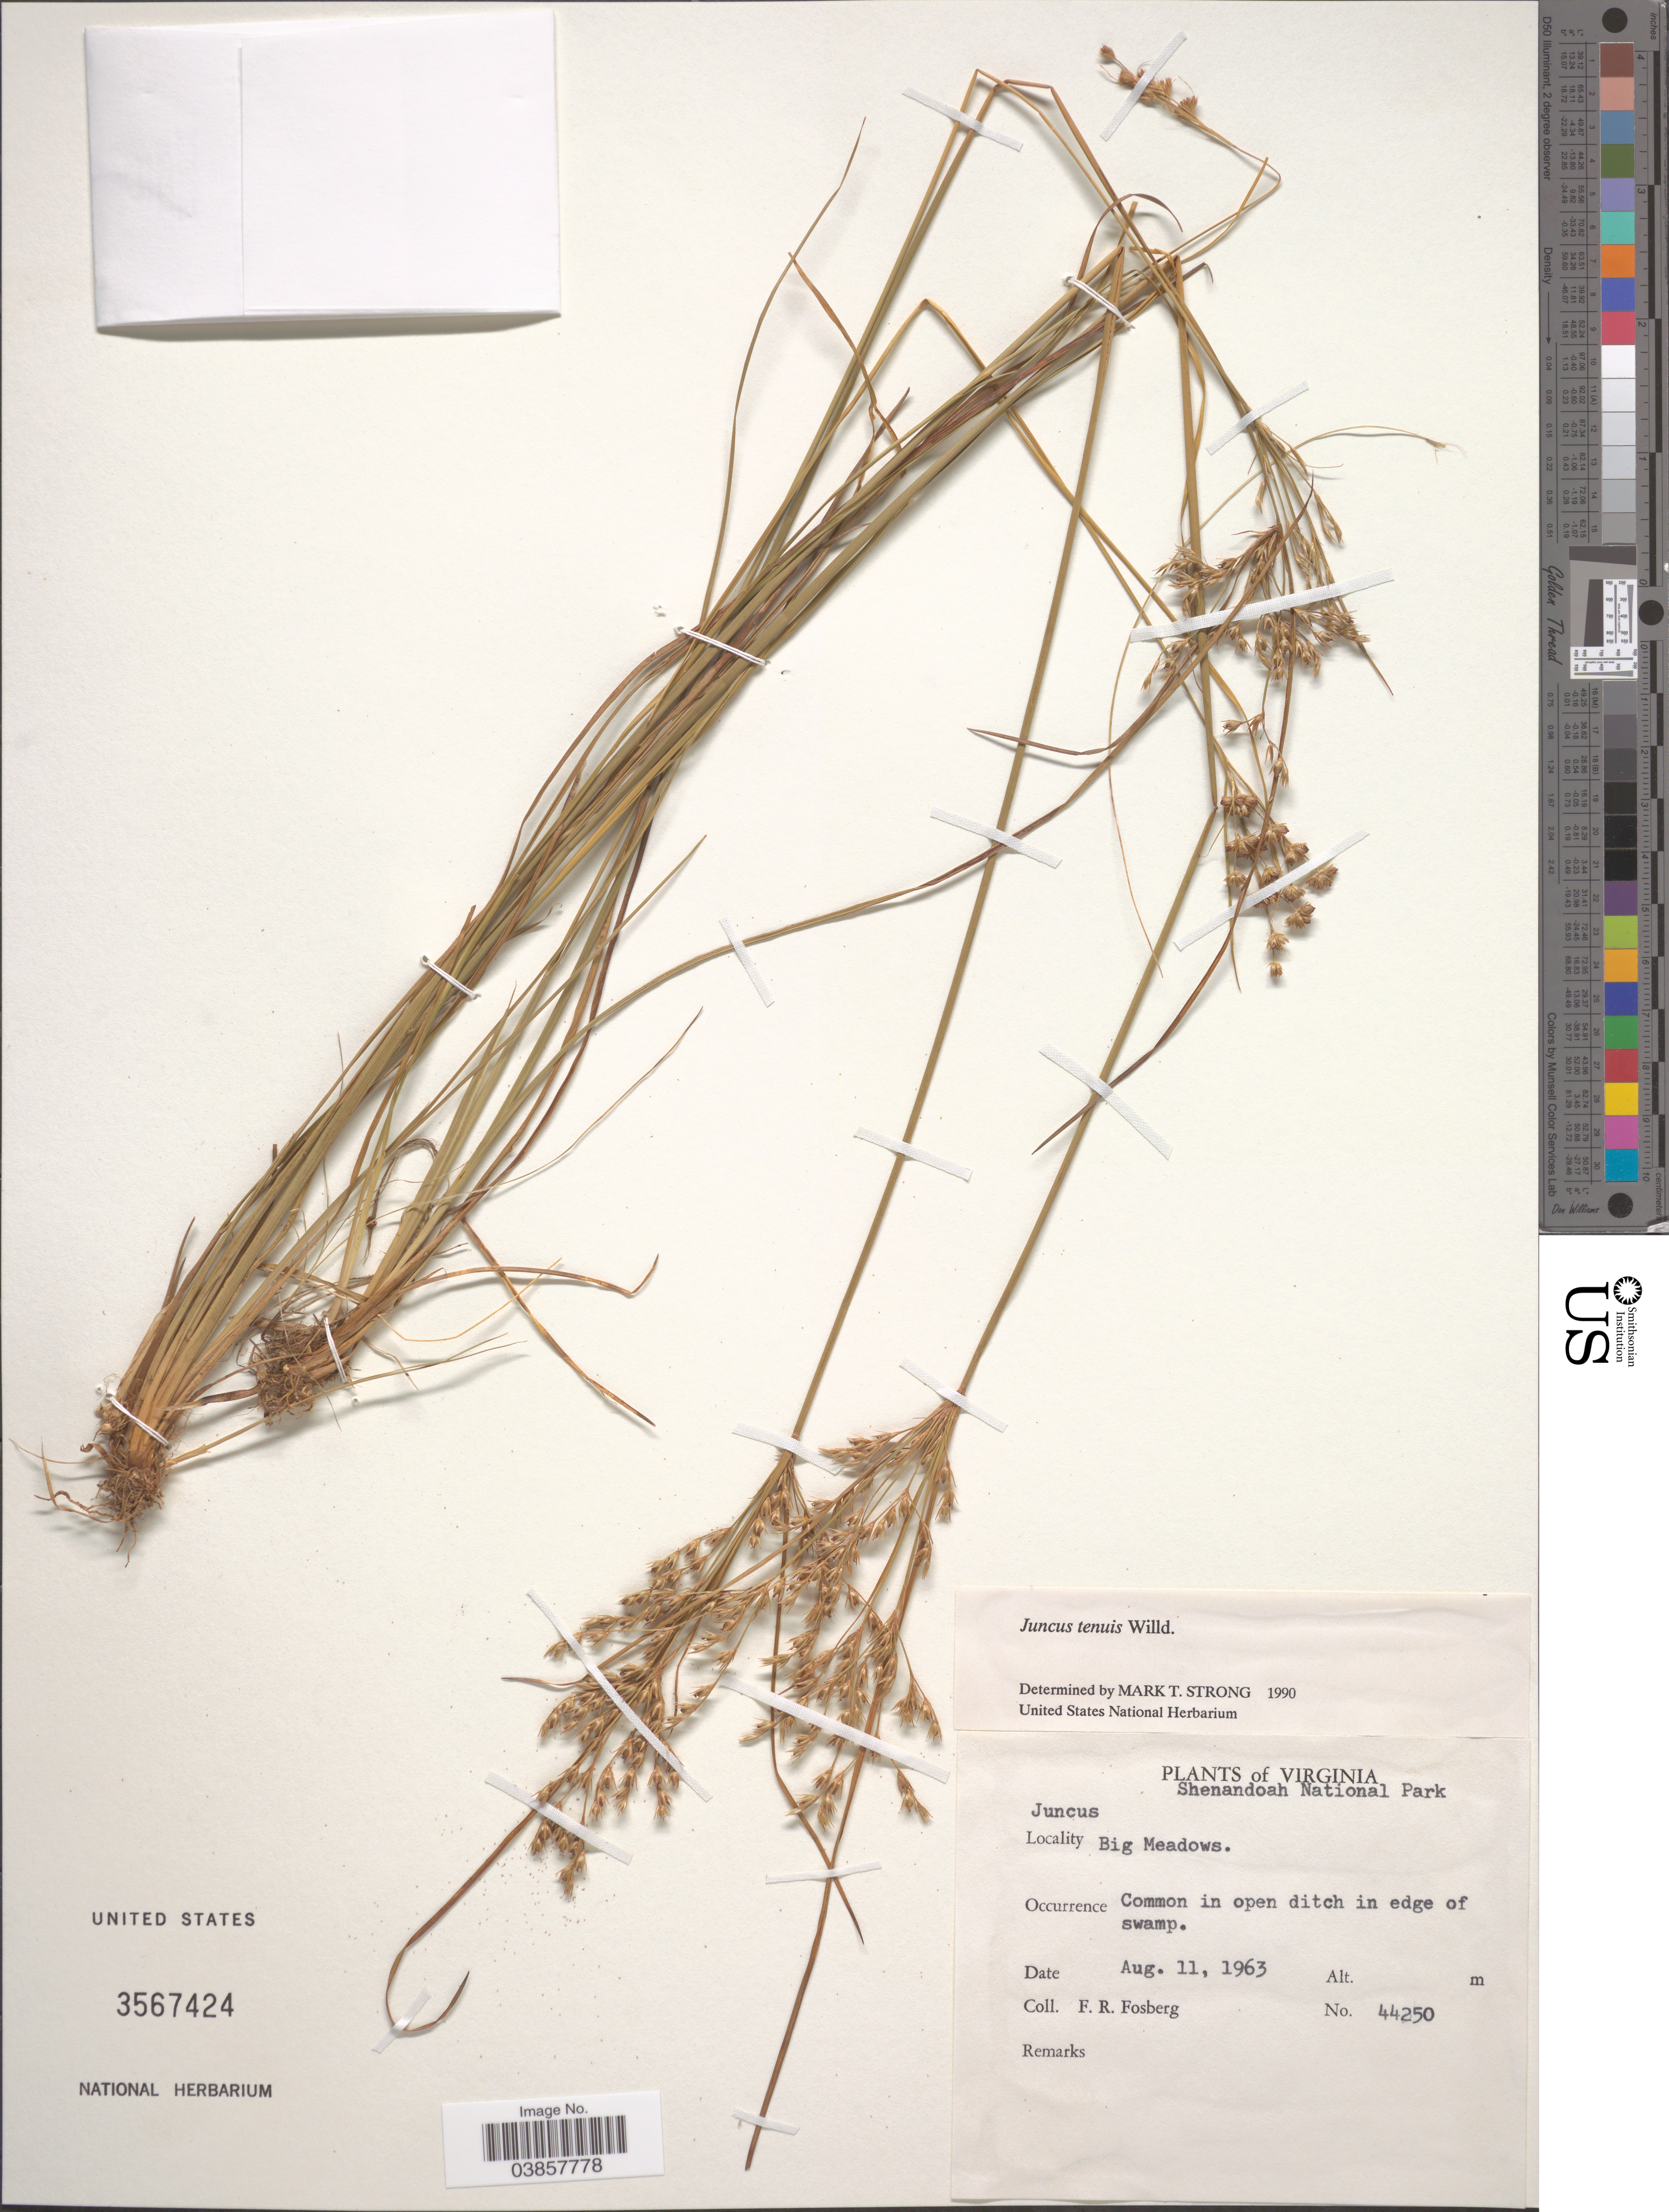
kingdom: Plantae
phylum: Tracheophyta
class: Liliopsida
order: Poales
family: Juncaceae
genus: Juncus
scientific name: Juncus tenuis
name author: Willd.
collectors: F. R. Fosberg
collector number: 44250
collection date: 1963-08-11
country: United States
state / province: Virginia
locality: Shenandoah National Park. Big Meadows. In open ditch in edge of swamp.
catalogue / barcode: US 3567424